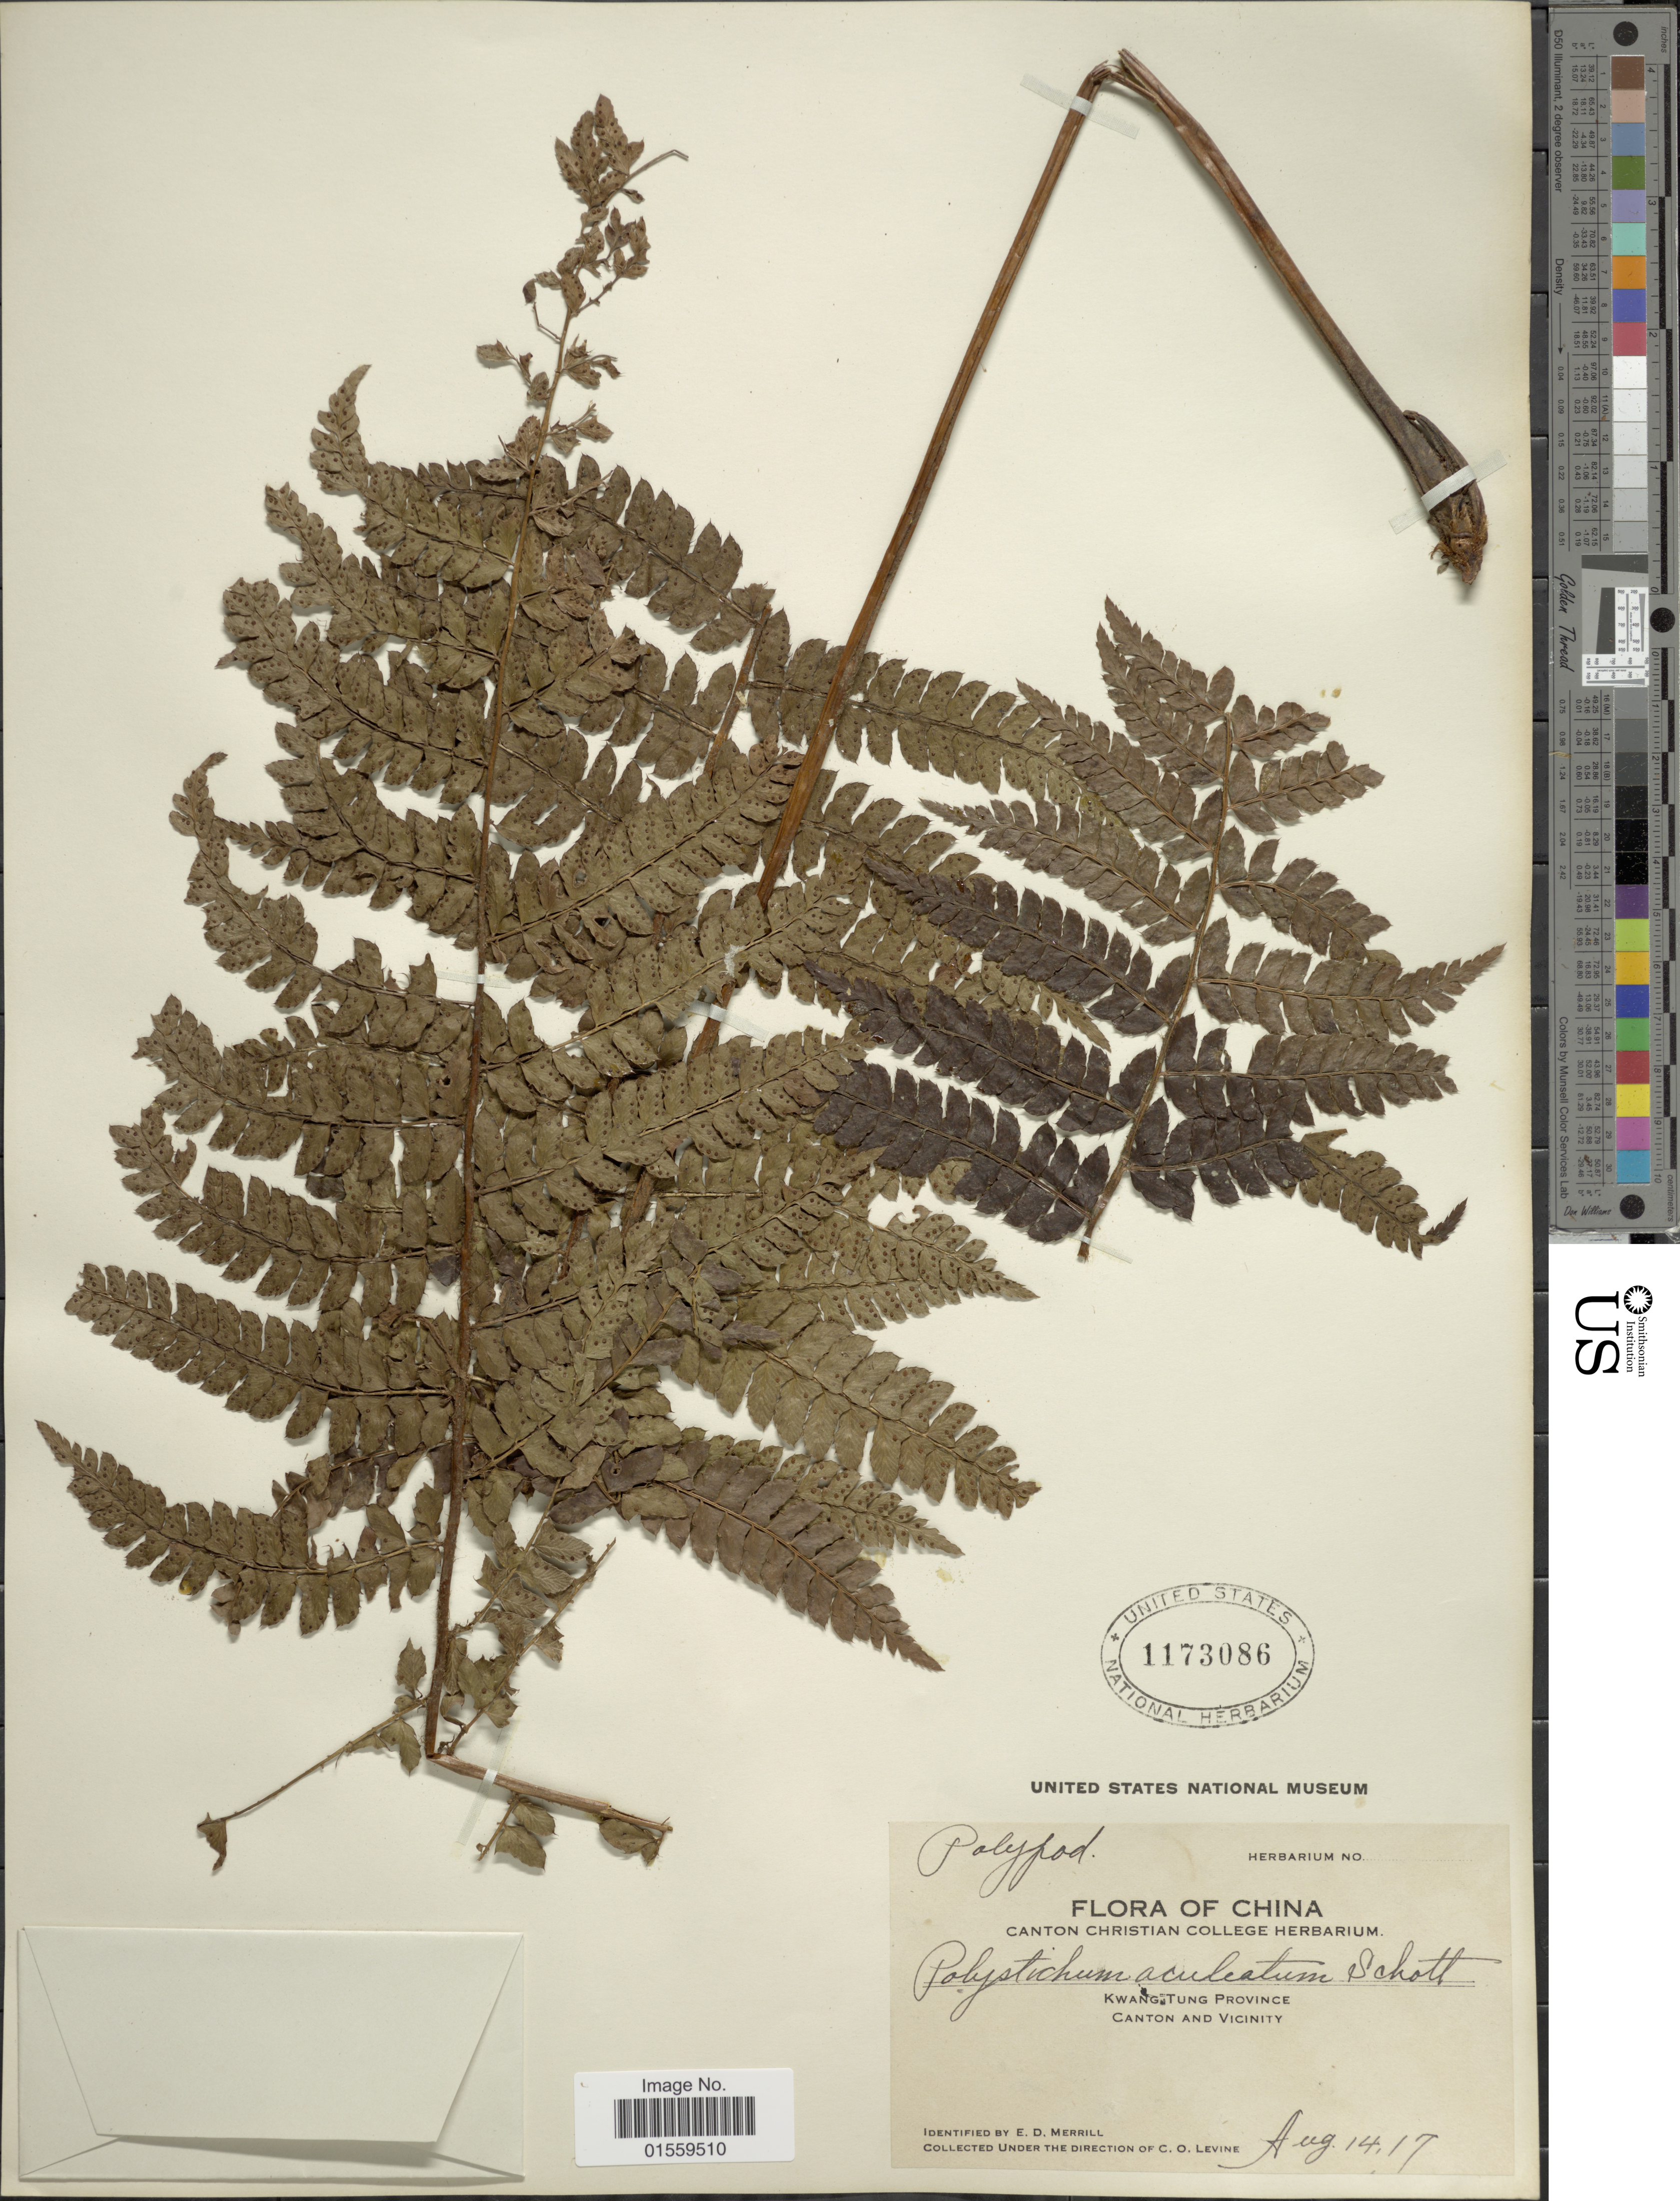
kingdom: Plantae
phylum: Tracheophyta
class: Polypodiopsida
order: Polypodiales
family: Dryopteridaceae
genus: Polystichum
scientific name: Polystichum setiferum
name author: (Forssk.) Moore ex Woynar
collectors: C. O. Levine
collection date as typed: Transcribed d/m/y: 14/8/17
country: China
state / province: Guangdong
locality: Kwangtung Province, Canton and Vicinity.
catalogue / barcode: US 1173086